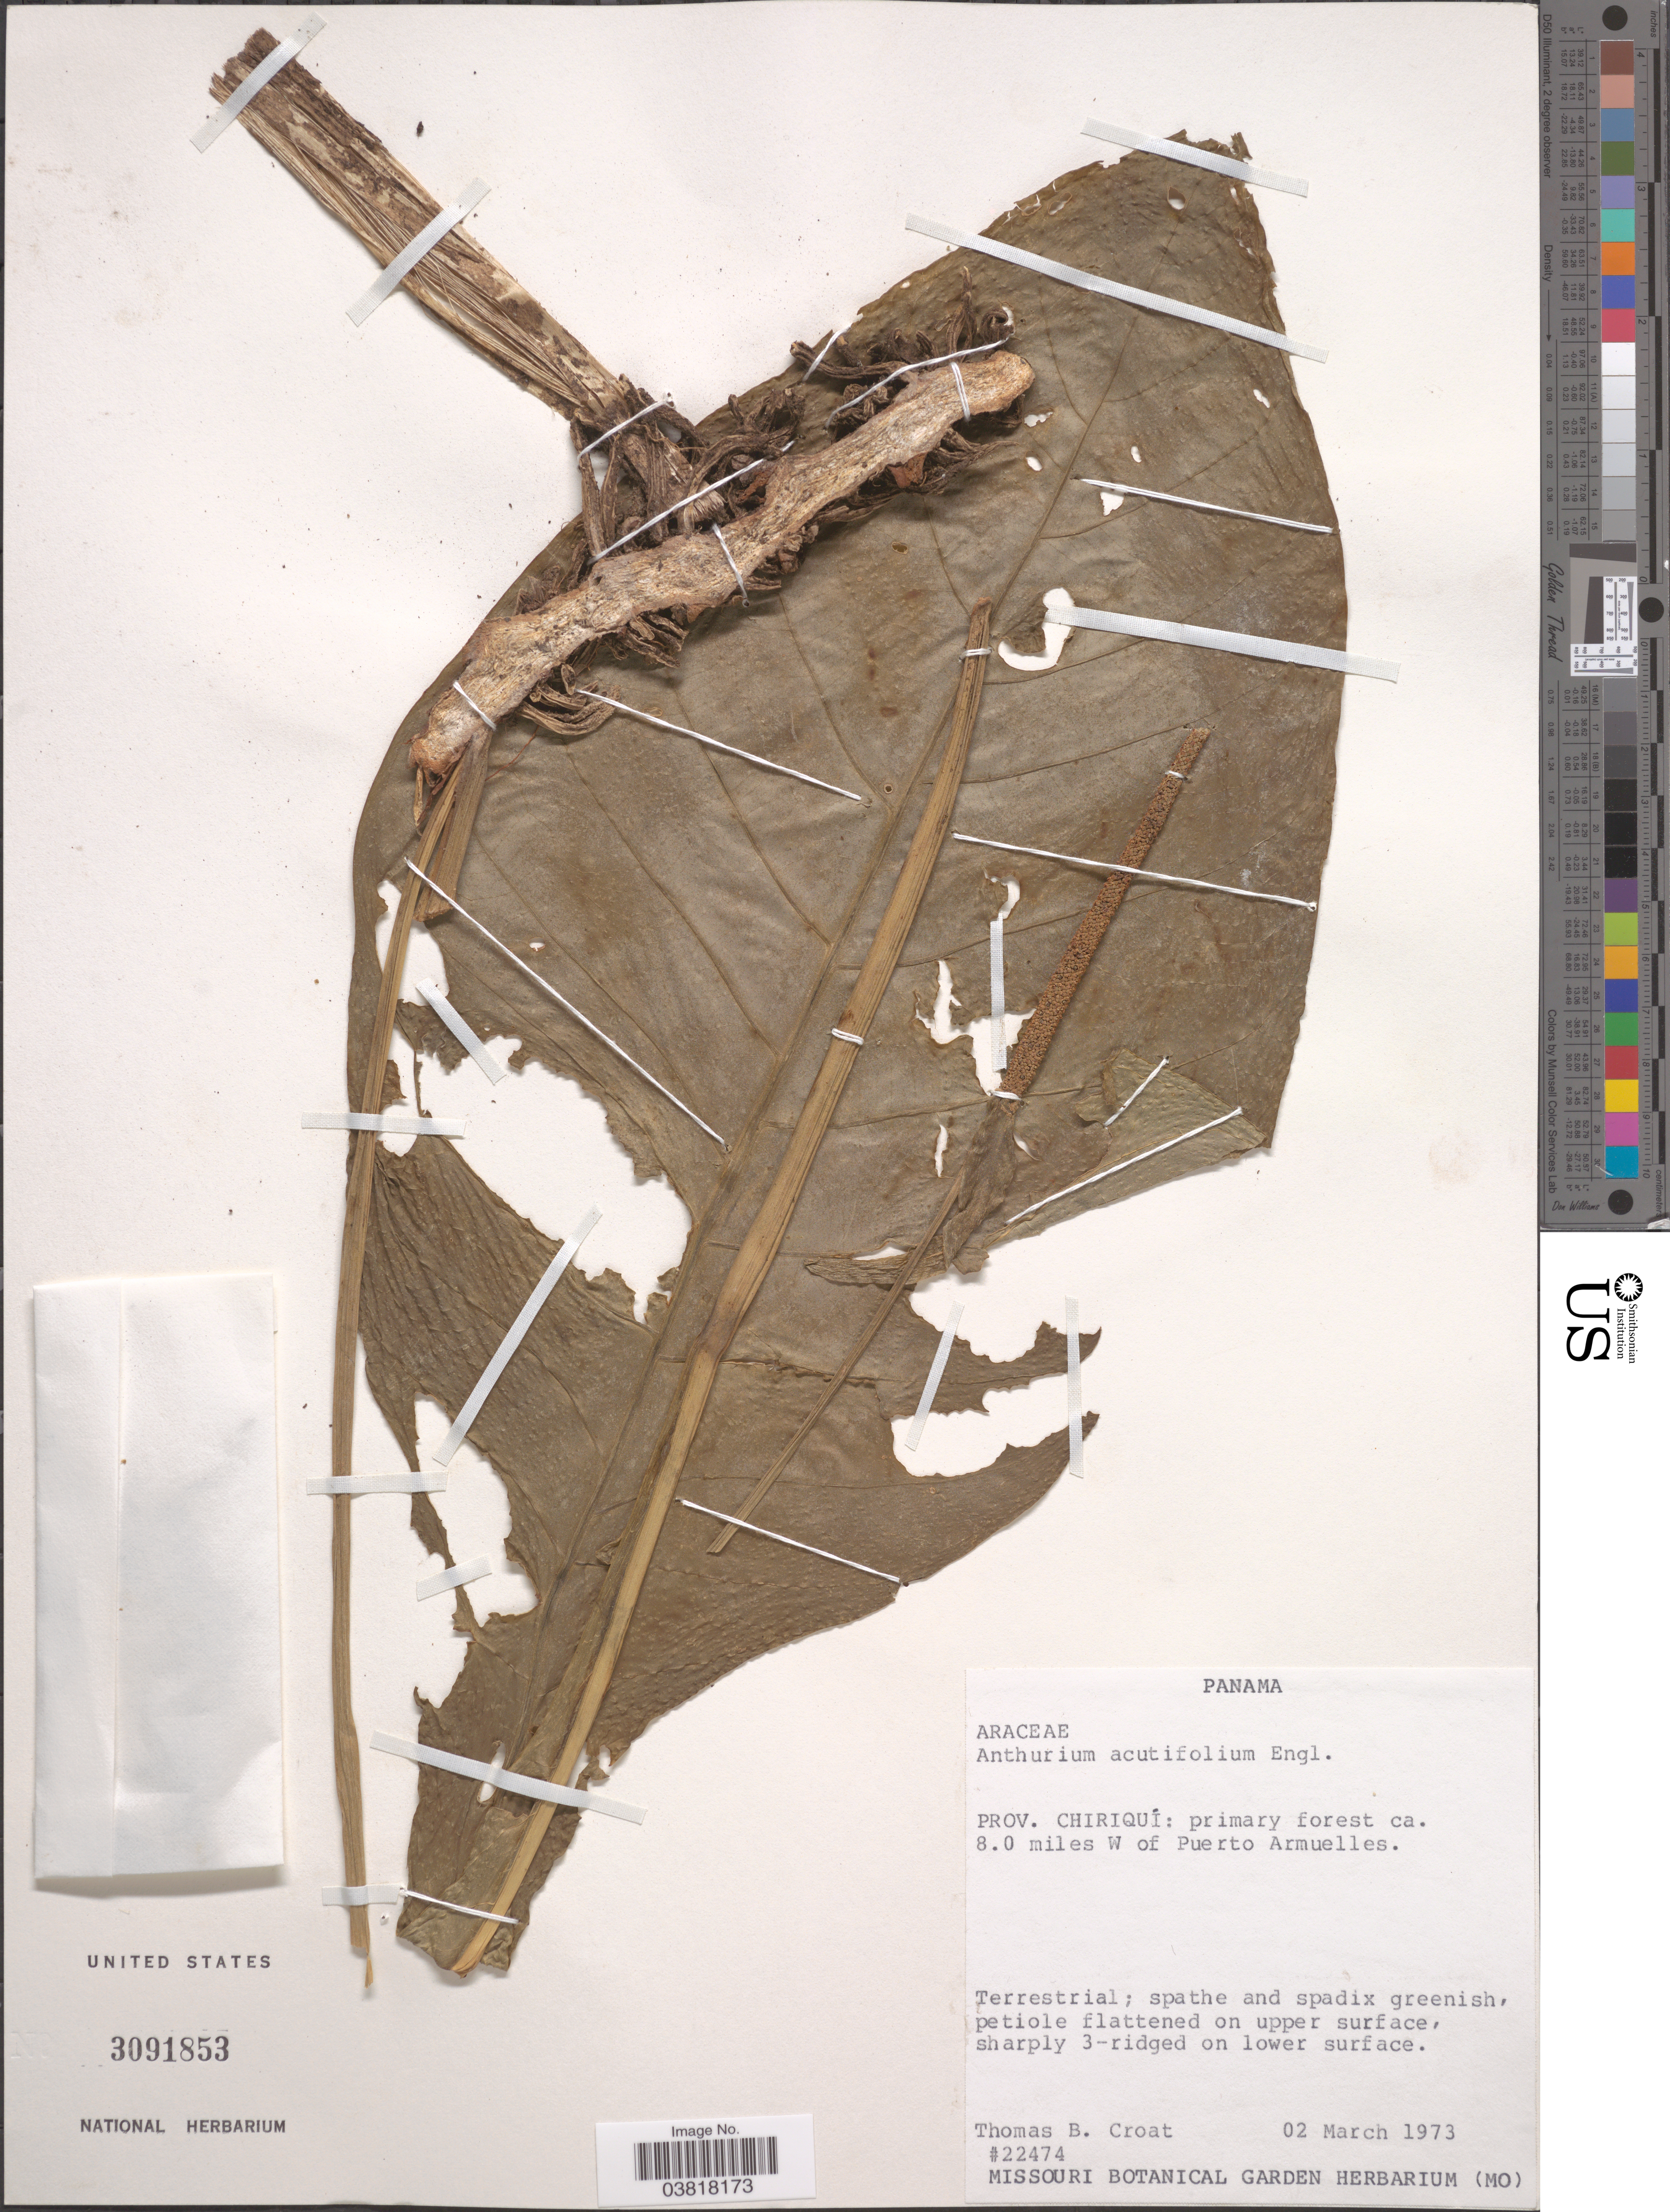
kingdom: Plantae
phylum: Tracheophyta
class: Liliopsida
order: Alismatales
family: Araceae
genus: Anthurium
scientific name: Anthurium acutangulum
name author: Engl.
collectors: T. B. Croat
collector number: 22474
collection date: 1973-03-02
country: Panama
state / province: Chiriqui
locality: Primary forest ca. 8.0 miles w of Puerto Armuelles.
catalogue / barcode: US 3091853